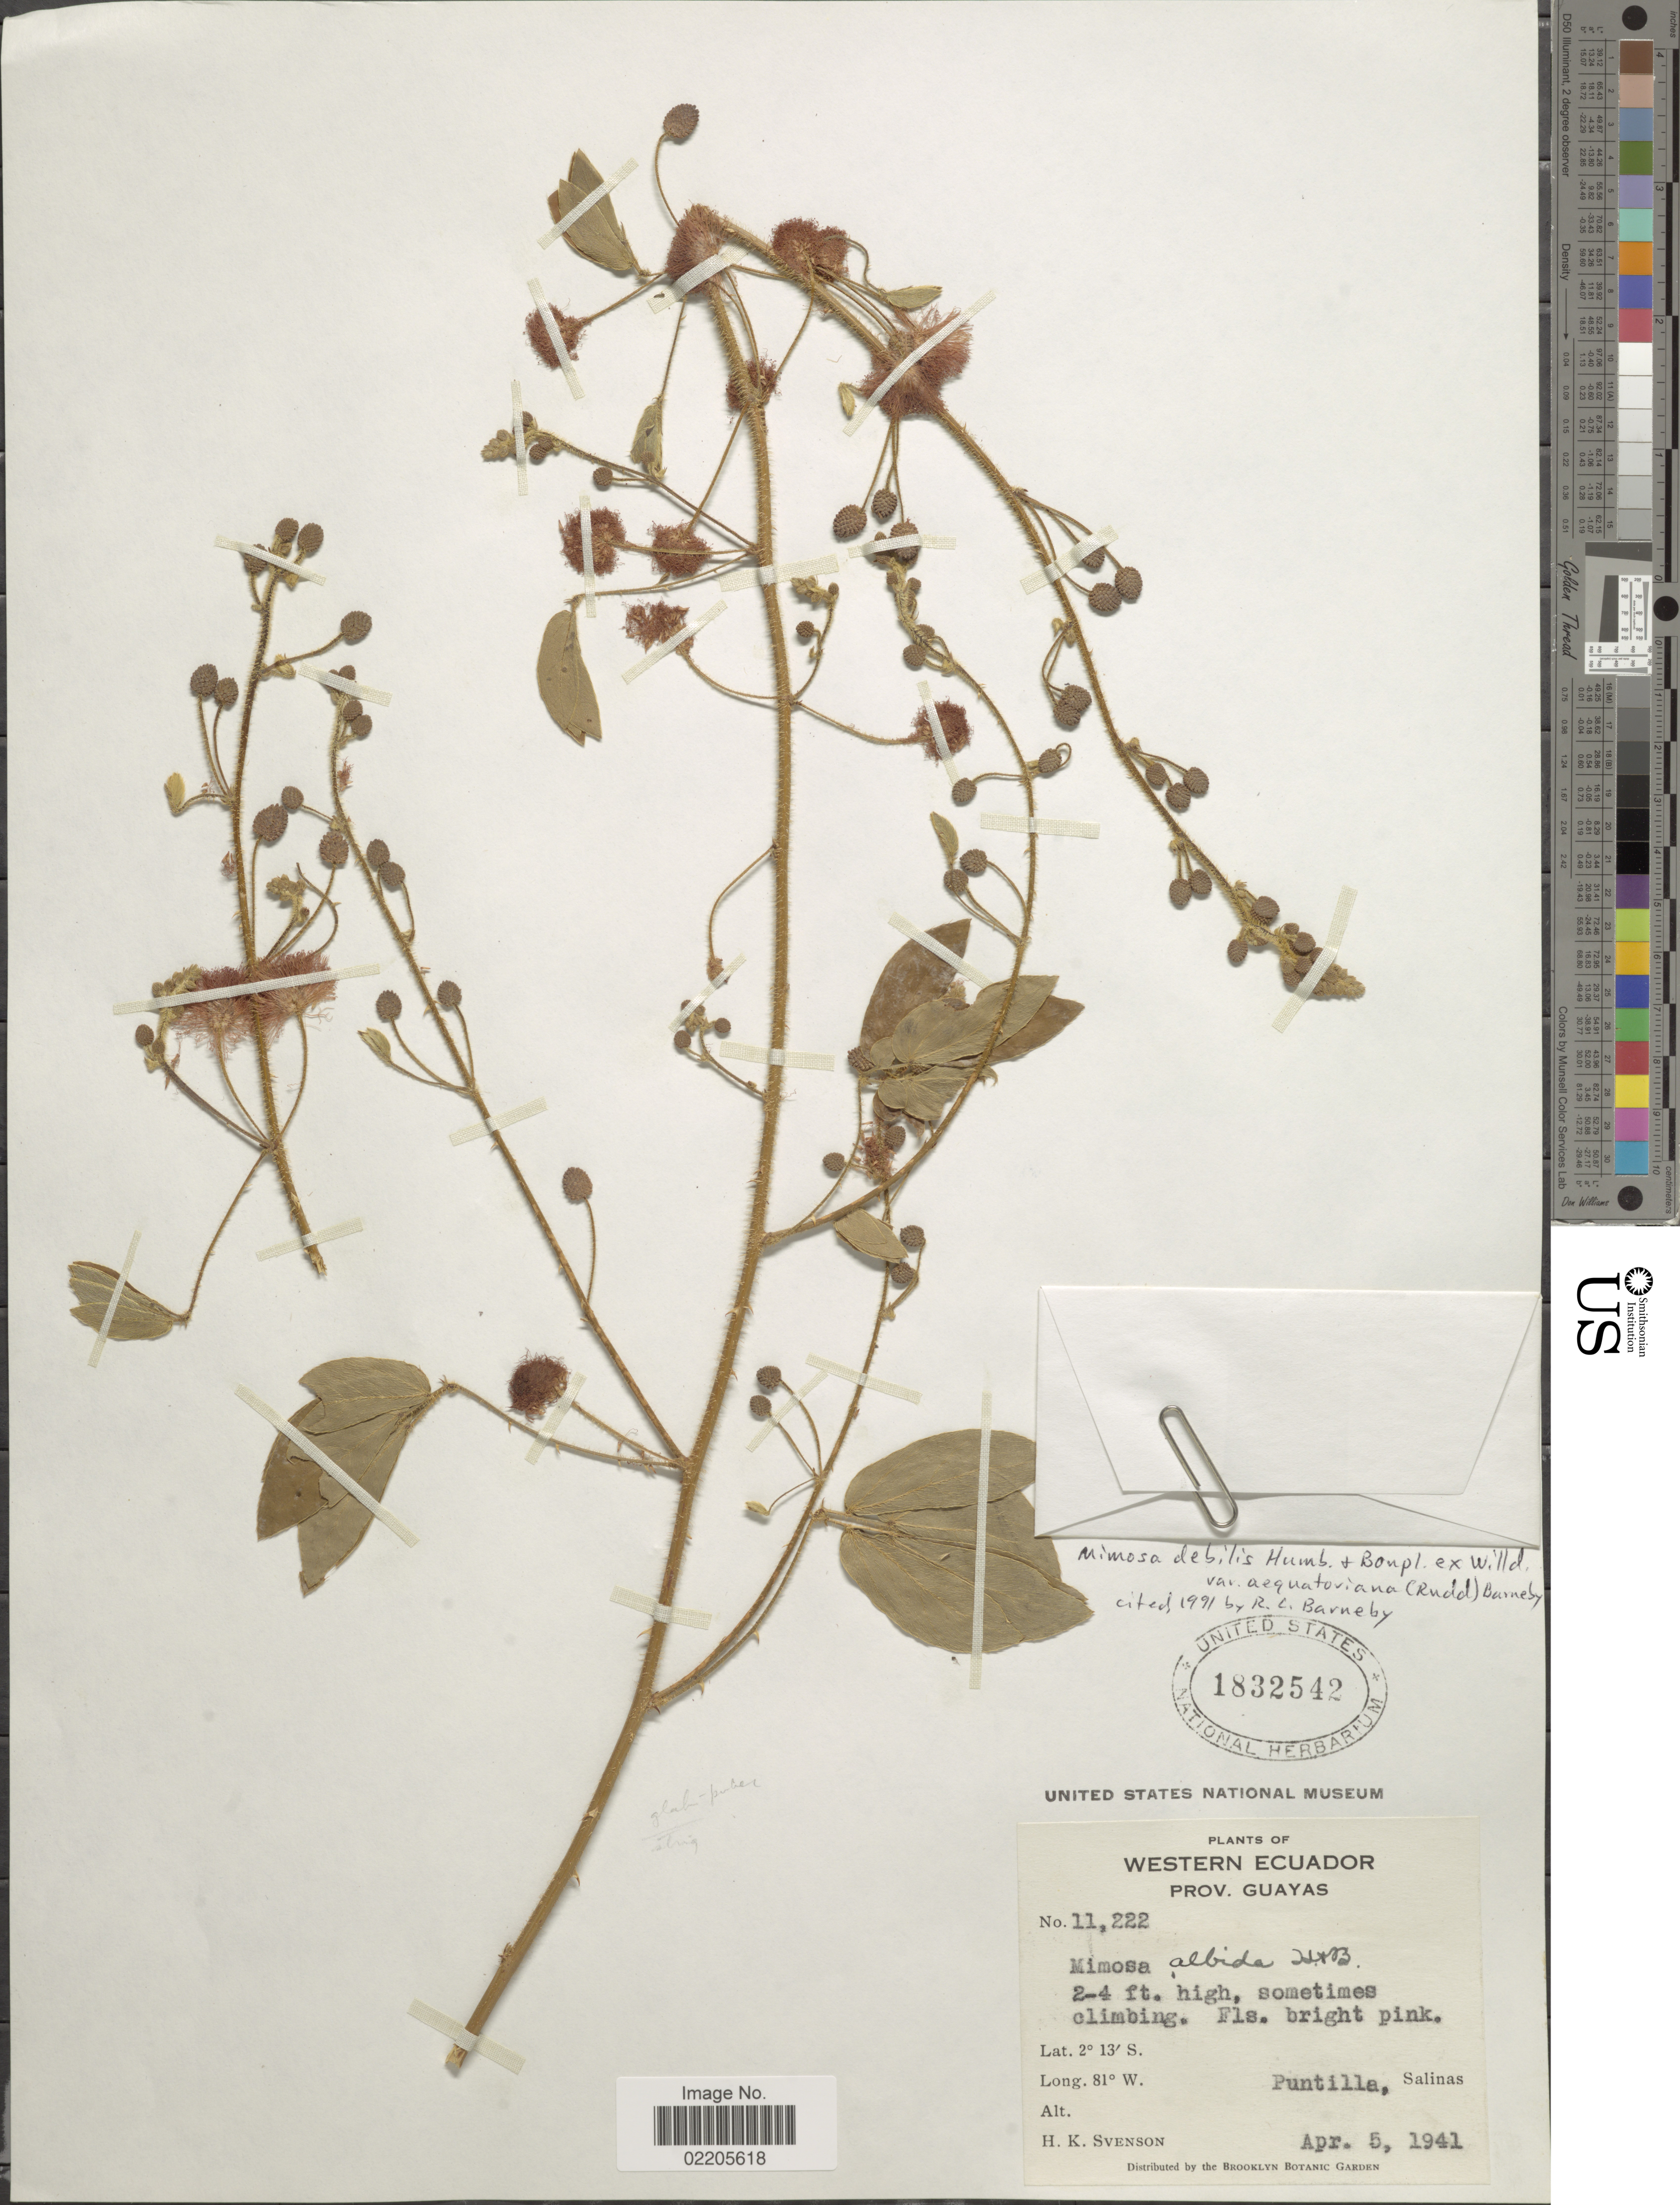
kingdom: Plantae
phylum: Tracheophyta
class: Magnoliopsida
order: Fabales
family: Fabaceae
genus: Mimosa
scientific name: Mimosa debilis var. aequatoriana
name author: (Rudd) Barneby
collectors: H. K. Svenson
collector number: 11222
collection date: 1941-04-05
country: Ecuador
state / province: Guayas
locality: Prov. Guayas. Puntilla, Salinas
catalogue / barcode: US 1832542